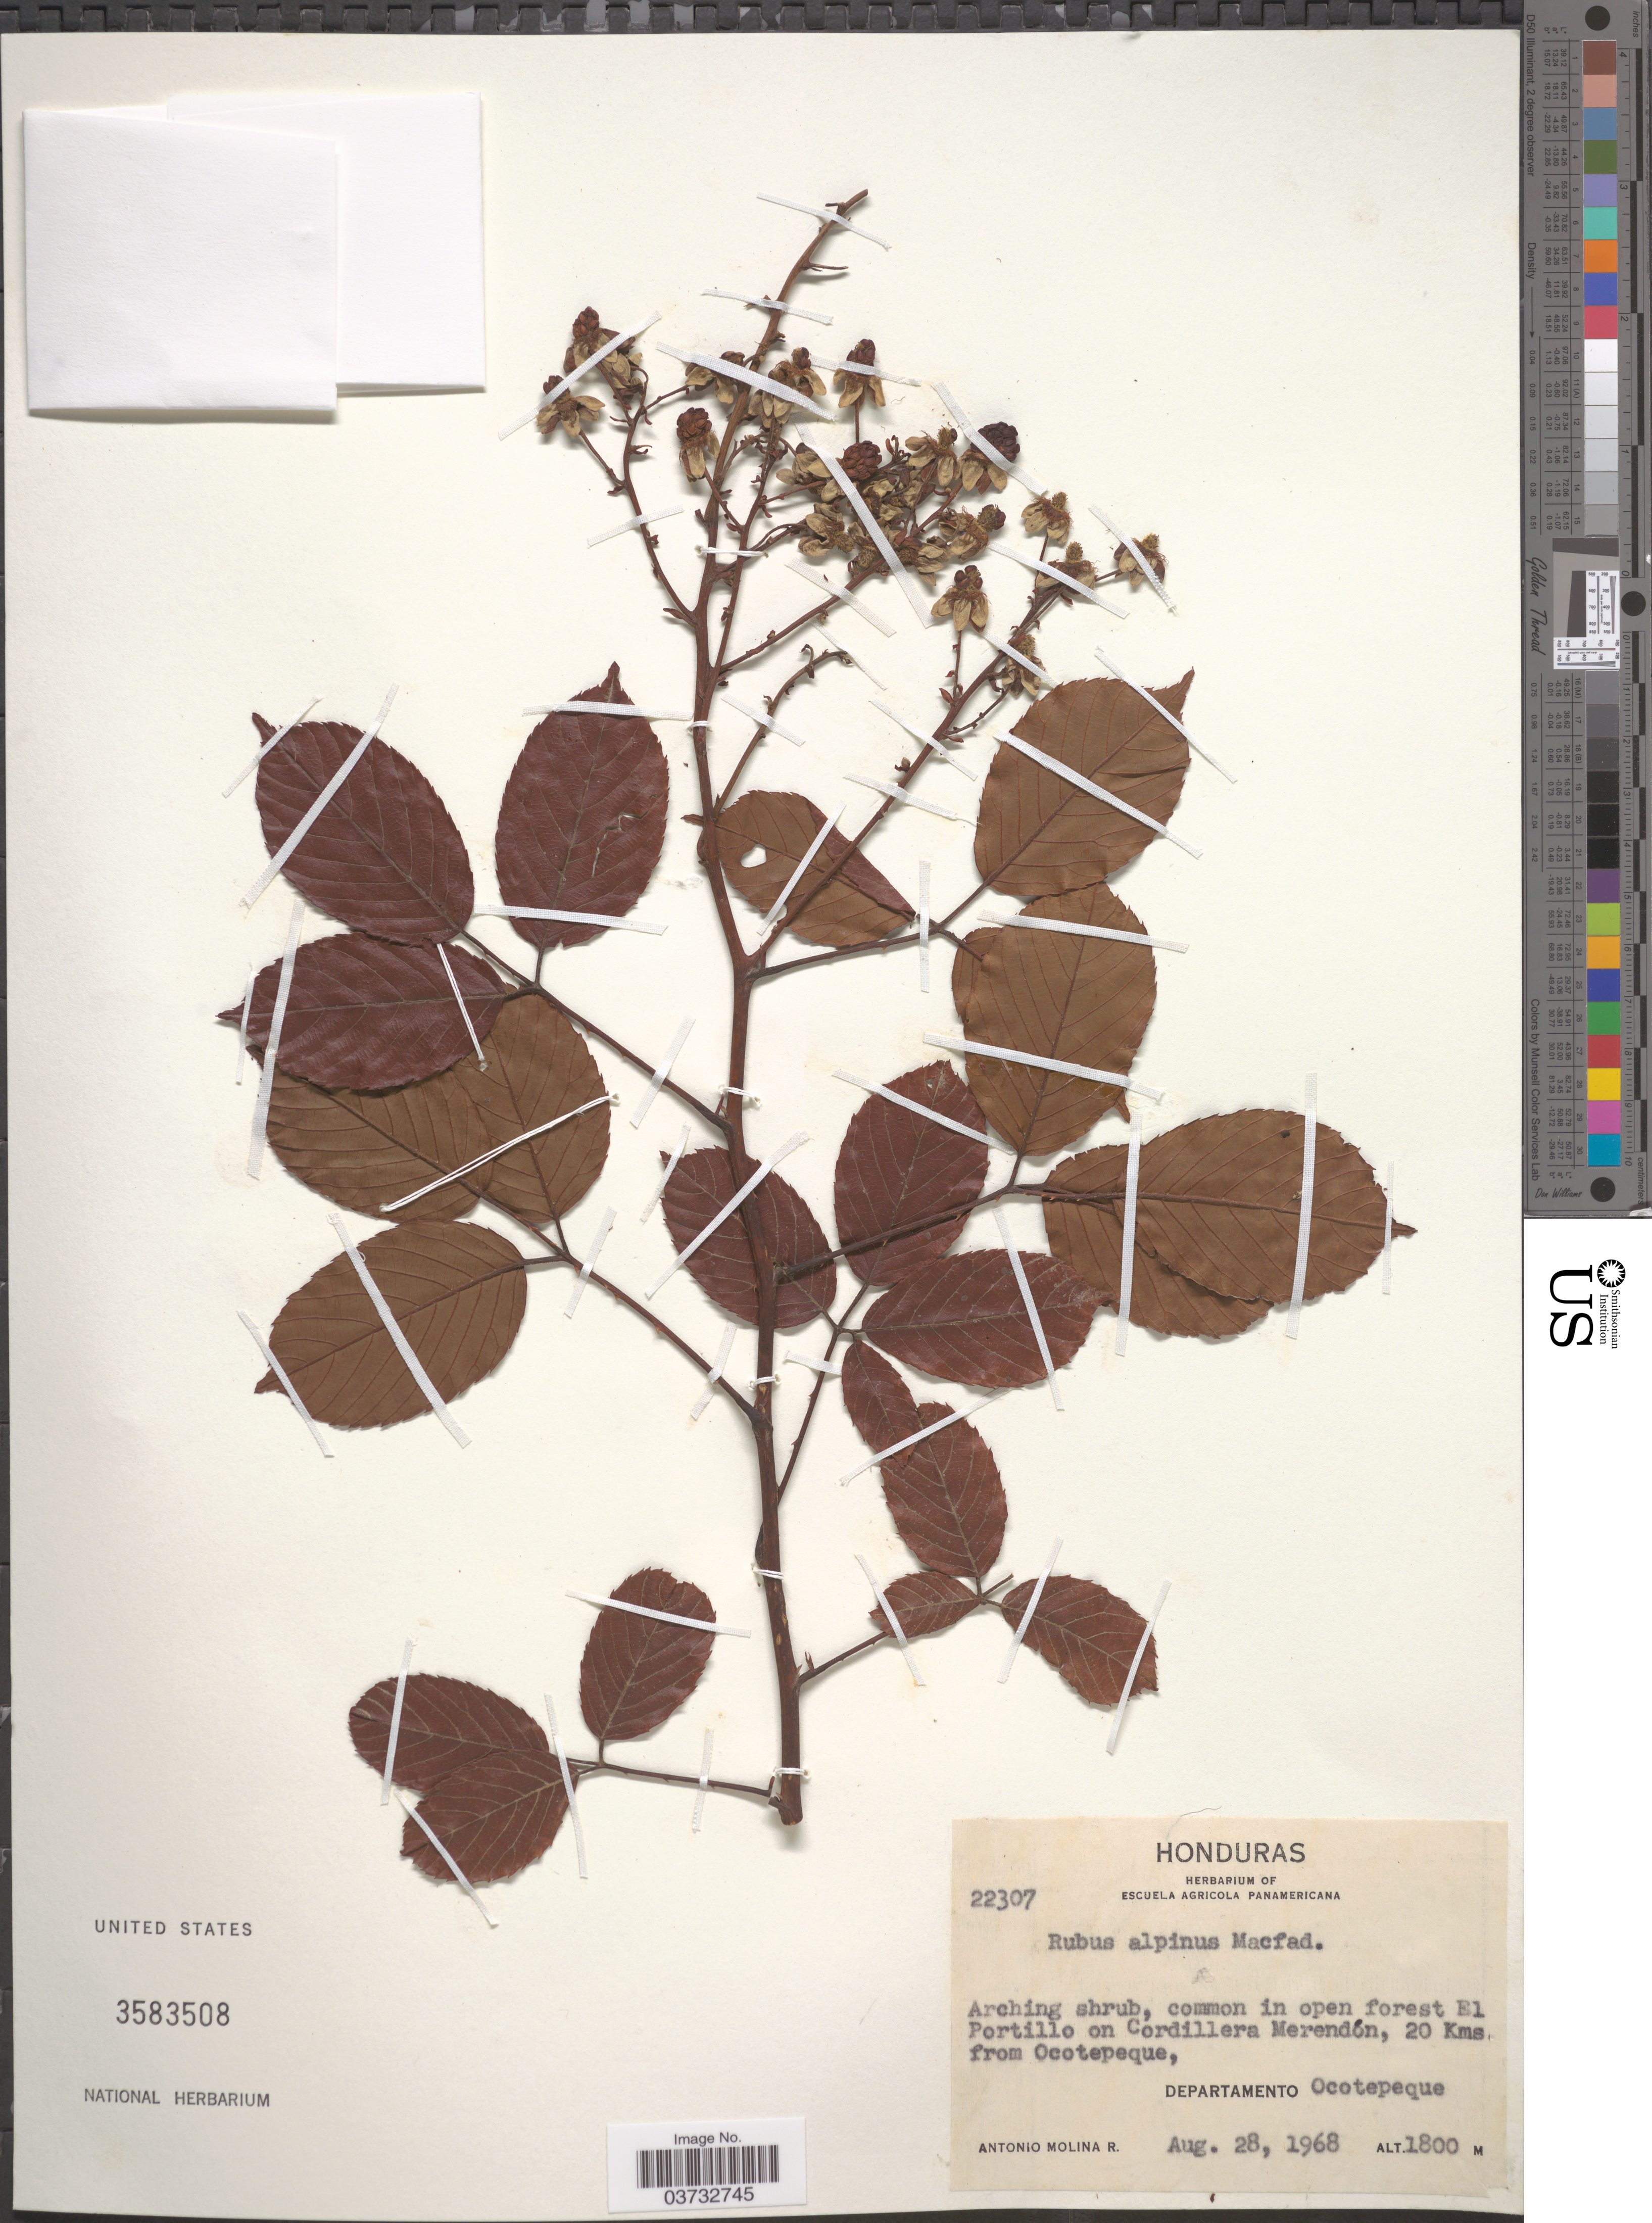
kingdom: Plantae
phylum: Tracheophyta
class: Magnoliopsida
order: Rosales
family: Rosaceae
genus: Rubus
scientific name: Rubus alpinus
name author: Macfad. ex Griseb.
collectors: A. Molina R.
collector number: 22307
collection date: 1968-08-28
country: Honduras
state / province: Ocotepeque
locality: In open forest El Portillo on Cordillera Merendón, 20 Kms from Ocotepeque, Departamento Ocotepeque.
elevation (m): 1800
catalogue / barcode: US 3583508